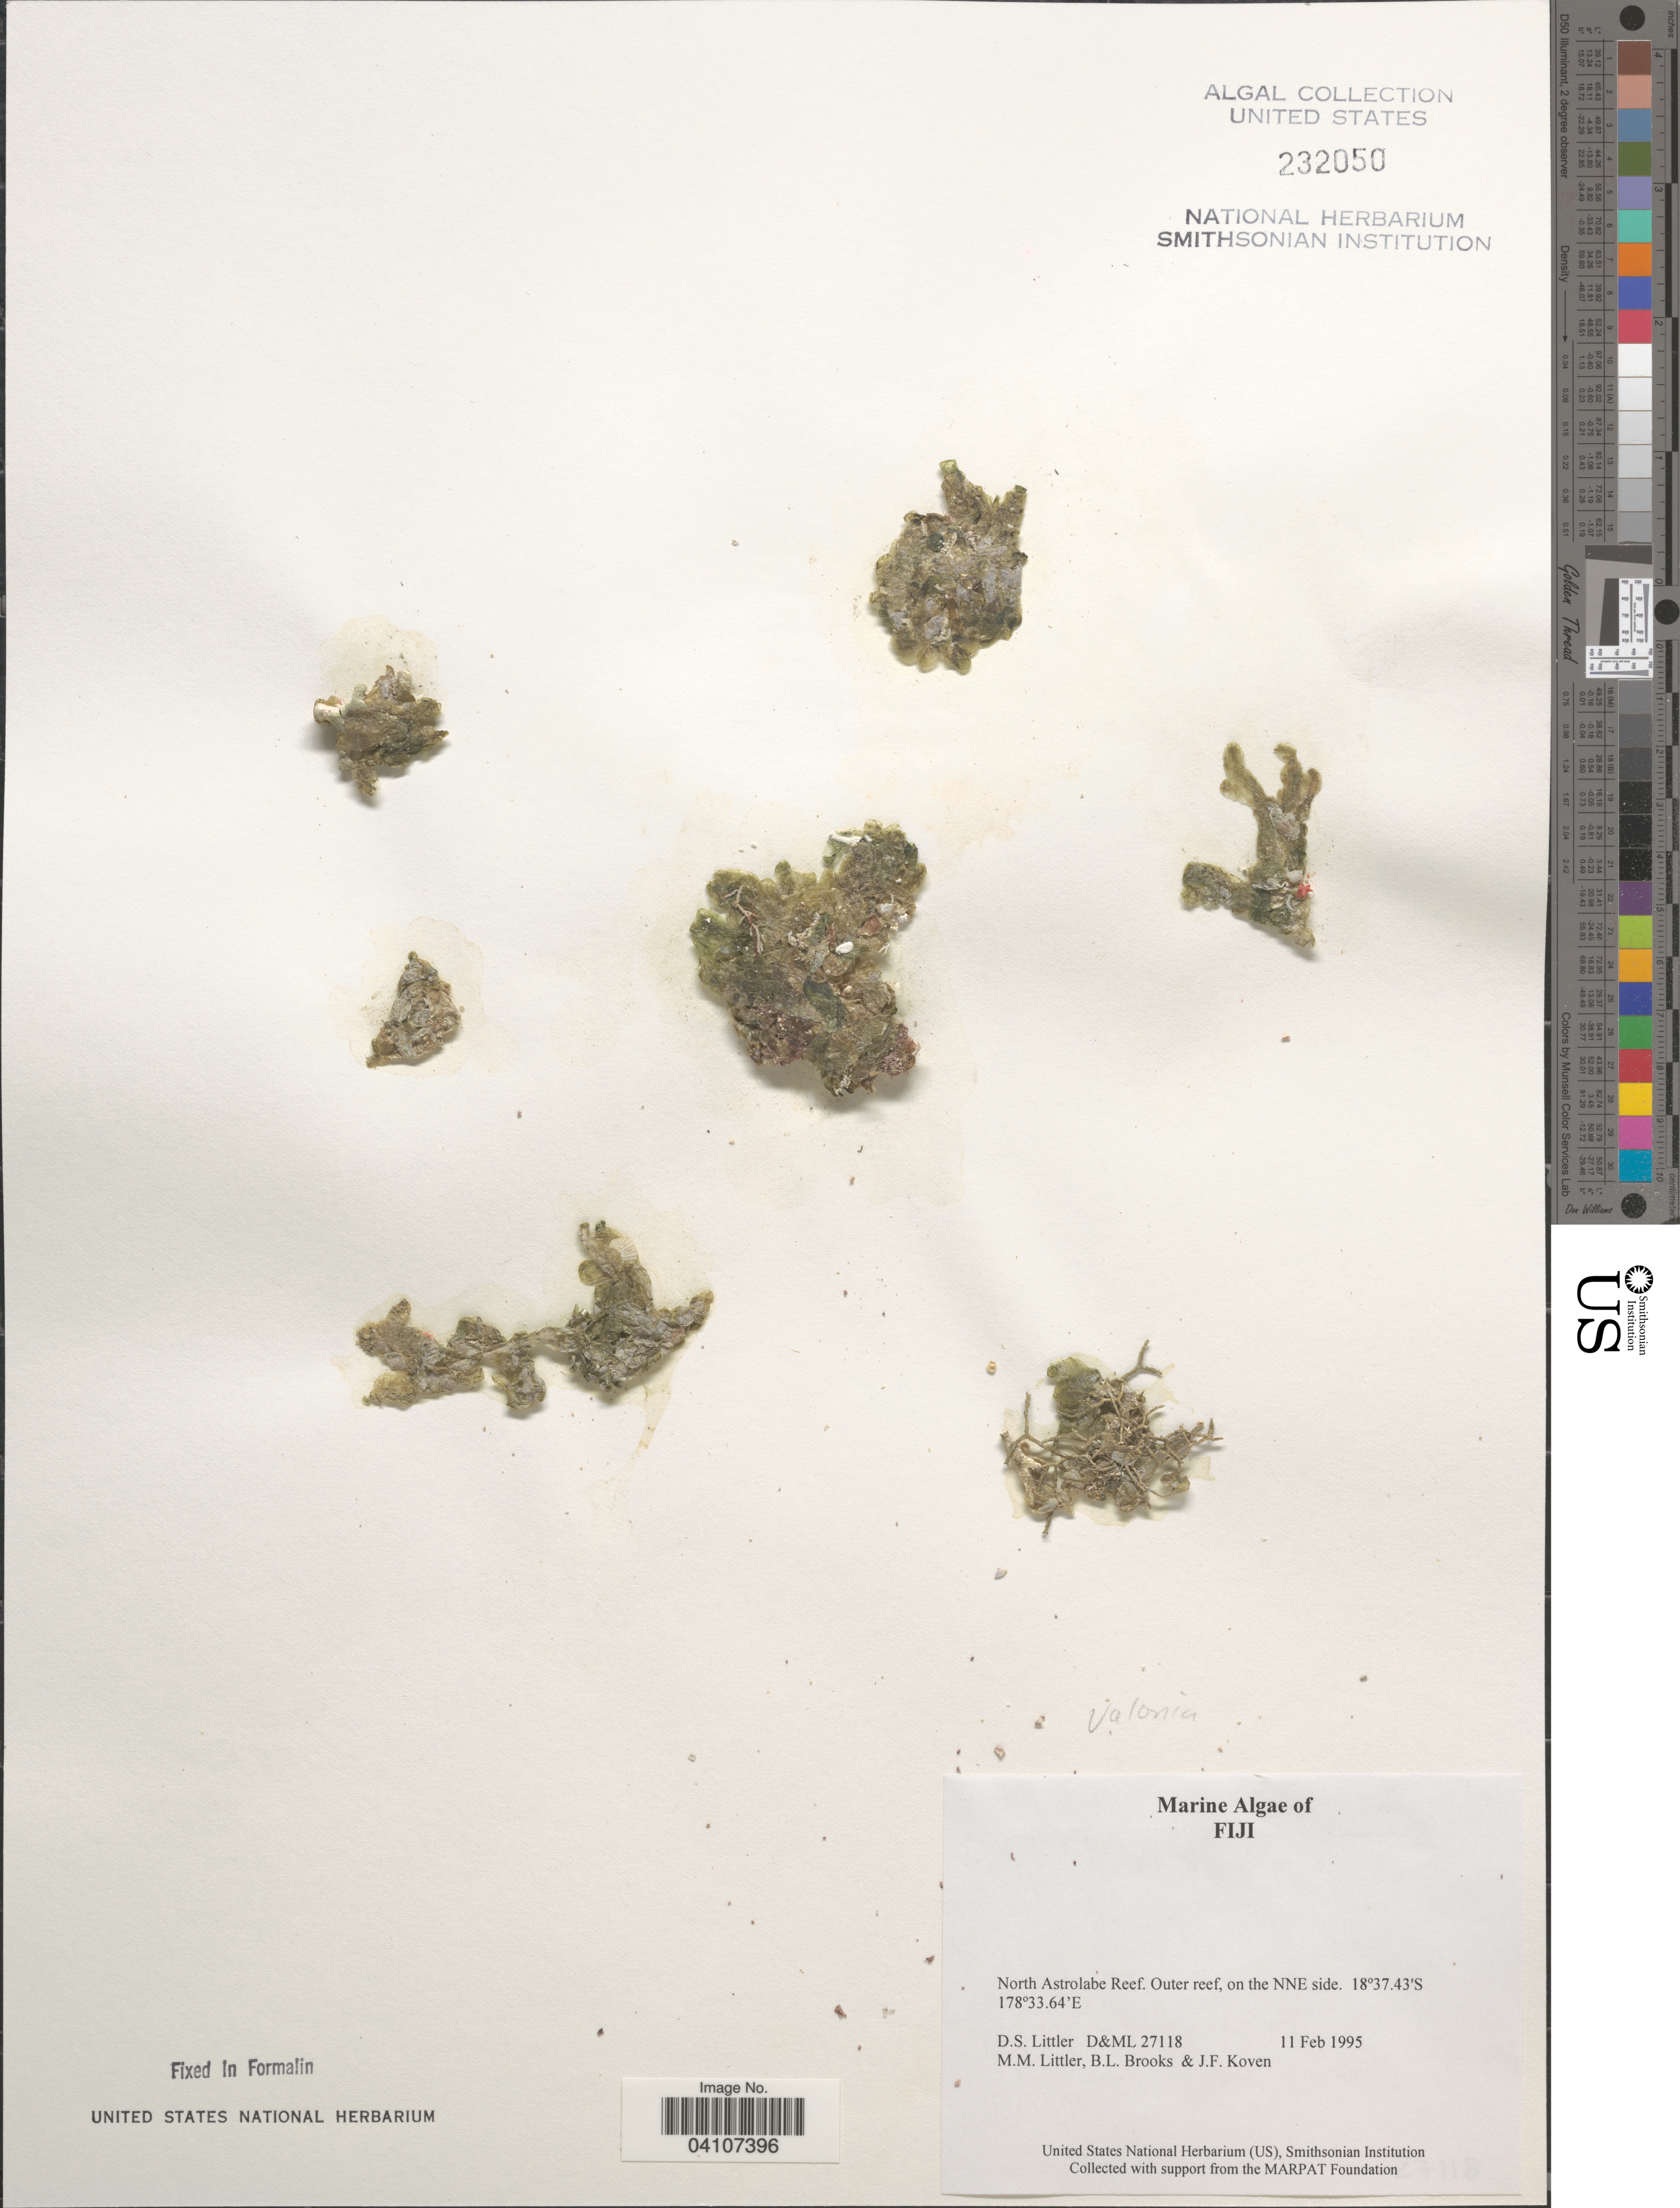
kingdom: Plantae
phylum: Chlorophyta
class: Ulvophyceae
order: Siphonocladales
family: Valoniaceae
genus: Valonia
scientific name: Valonia sp.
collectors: D. S. Littler, B. Brooks & J. Koven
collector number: D&ML 27118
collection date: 1995-02-11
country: Fiji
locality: North Astrolobe Reef. Outer reef, on the NNE side.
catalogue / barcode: US 232050